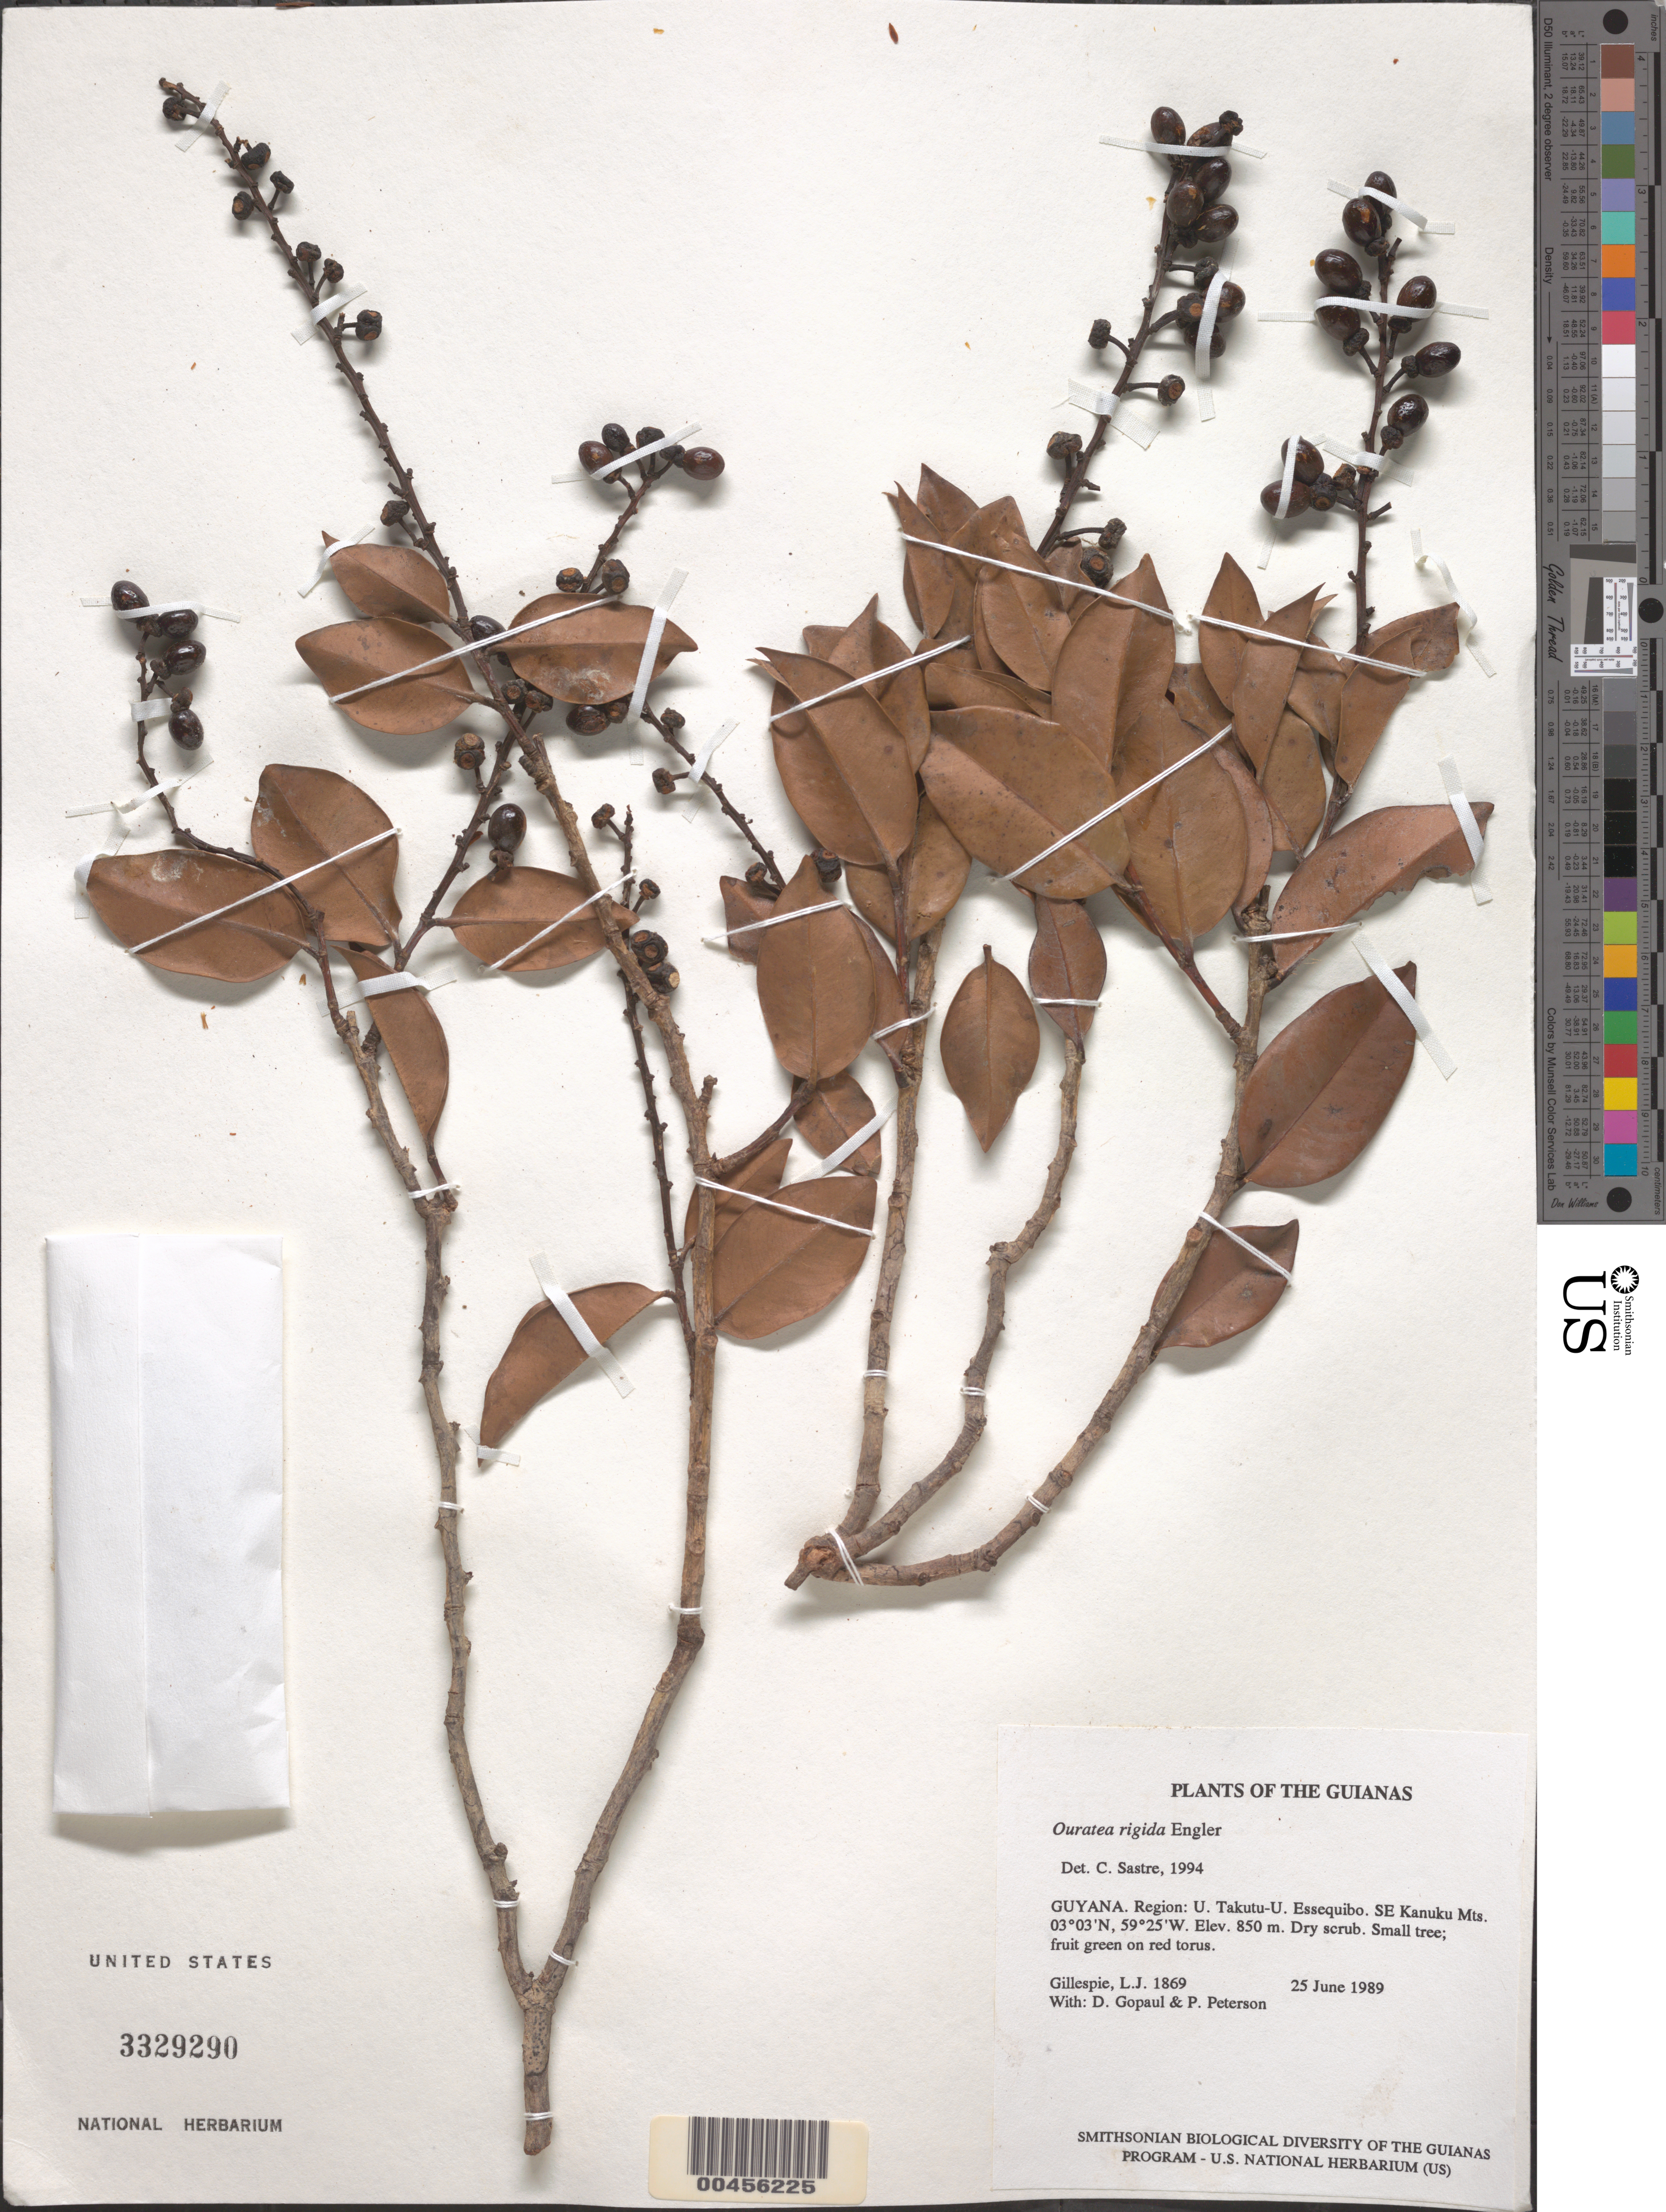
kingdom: Plantae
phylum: Tracheophyta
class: Magnoliopsida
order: Malpighiales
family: Ochnaceae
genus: Ouratea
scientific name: Ouratea rigida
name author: Engl.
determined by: Sastre, C. H. L.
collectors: L. J. Gillespie, D. Gopaul & P. M. Peterson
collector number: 1869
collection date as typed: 25 June 1989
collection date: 1989-06-25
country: Guyana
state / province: U. Takutu-U. Essequibo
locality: SE Kanuku Mts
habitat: Dry scrub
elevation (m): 250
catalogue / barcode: US 3329290